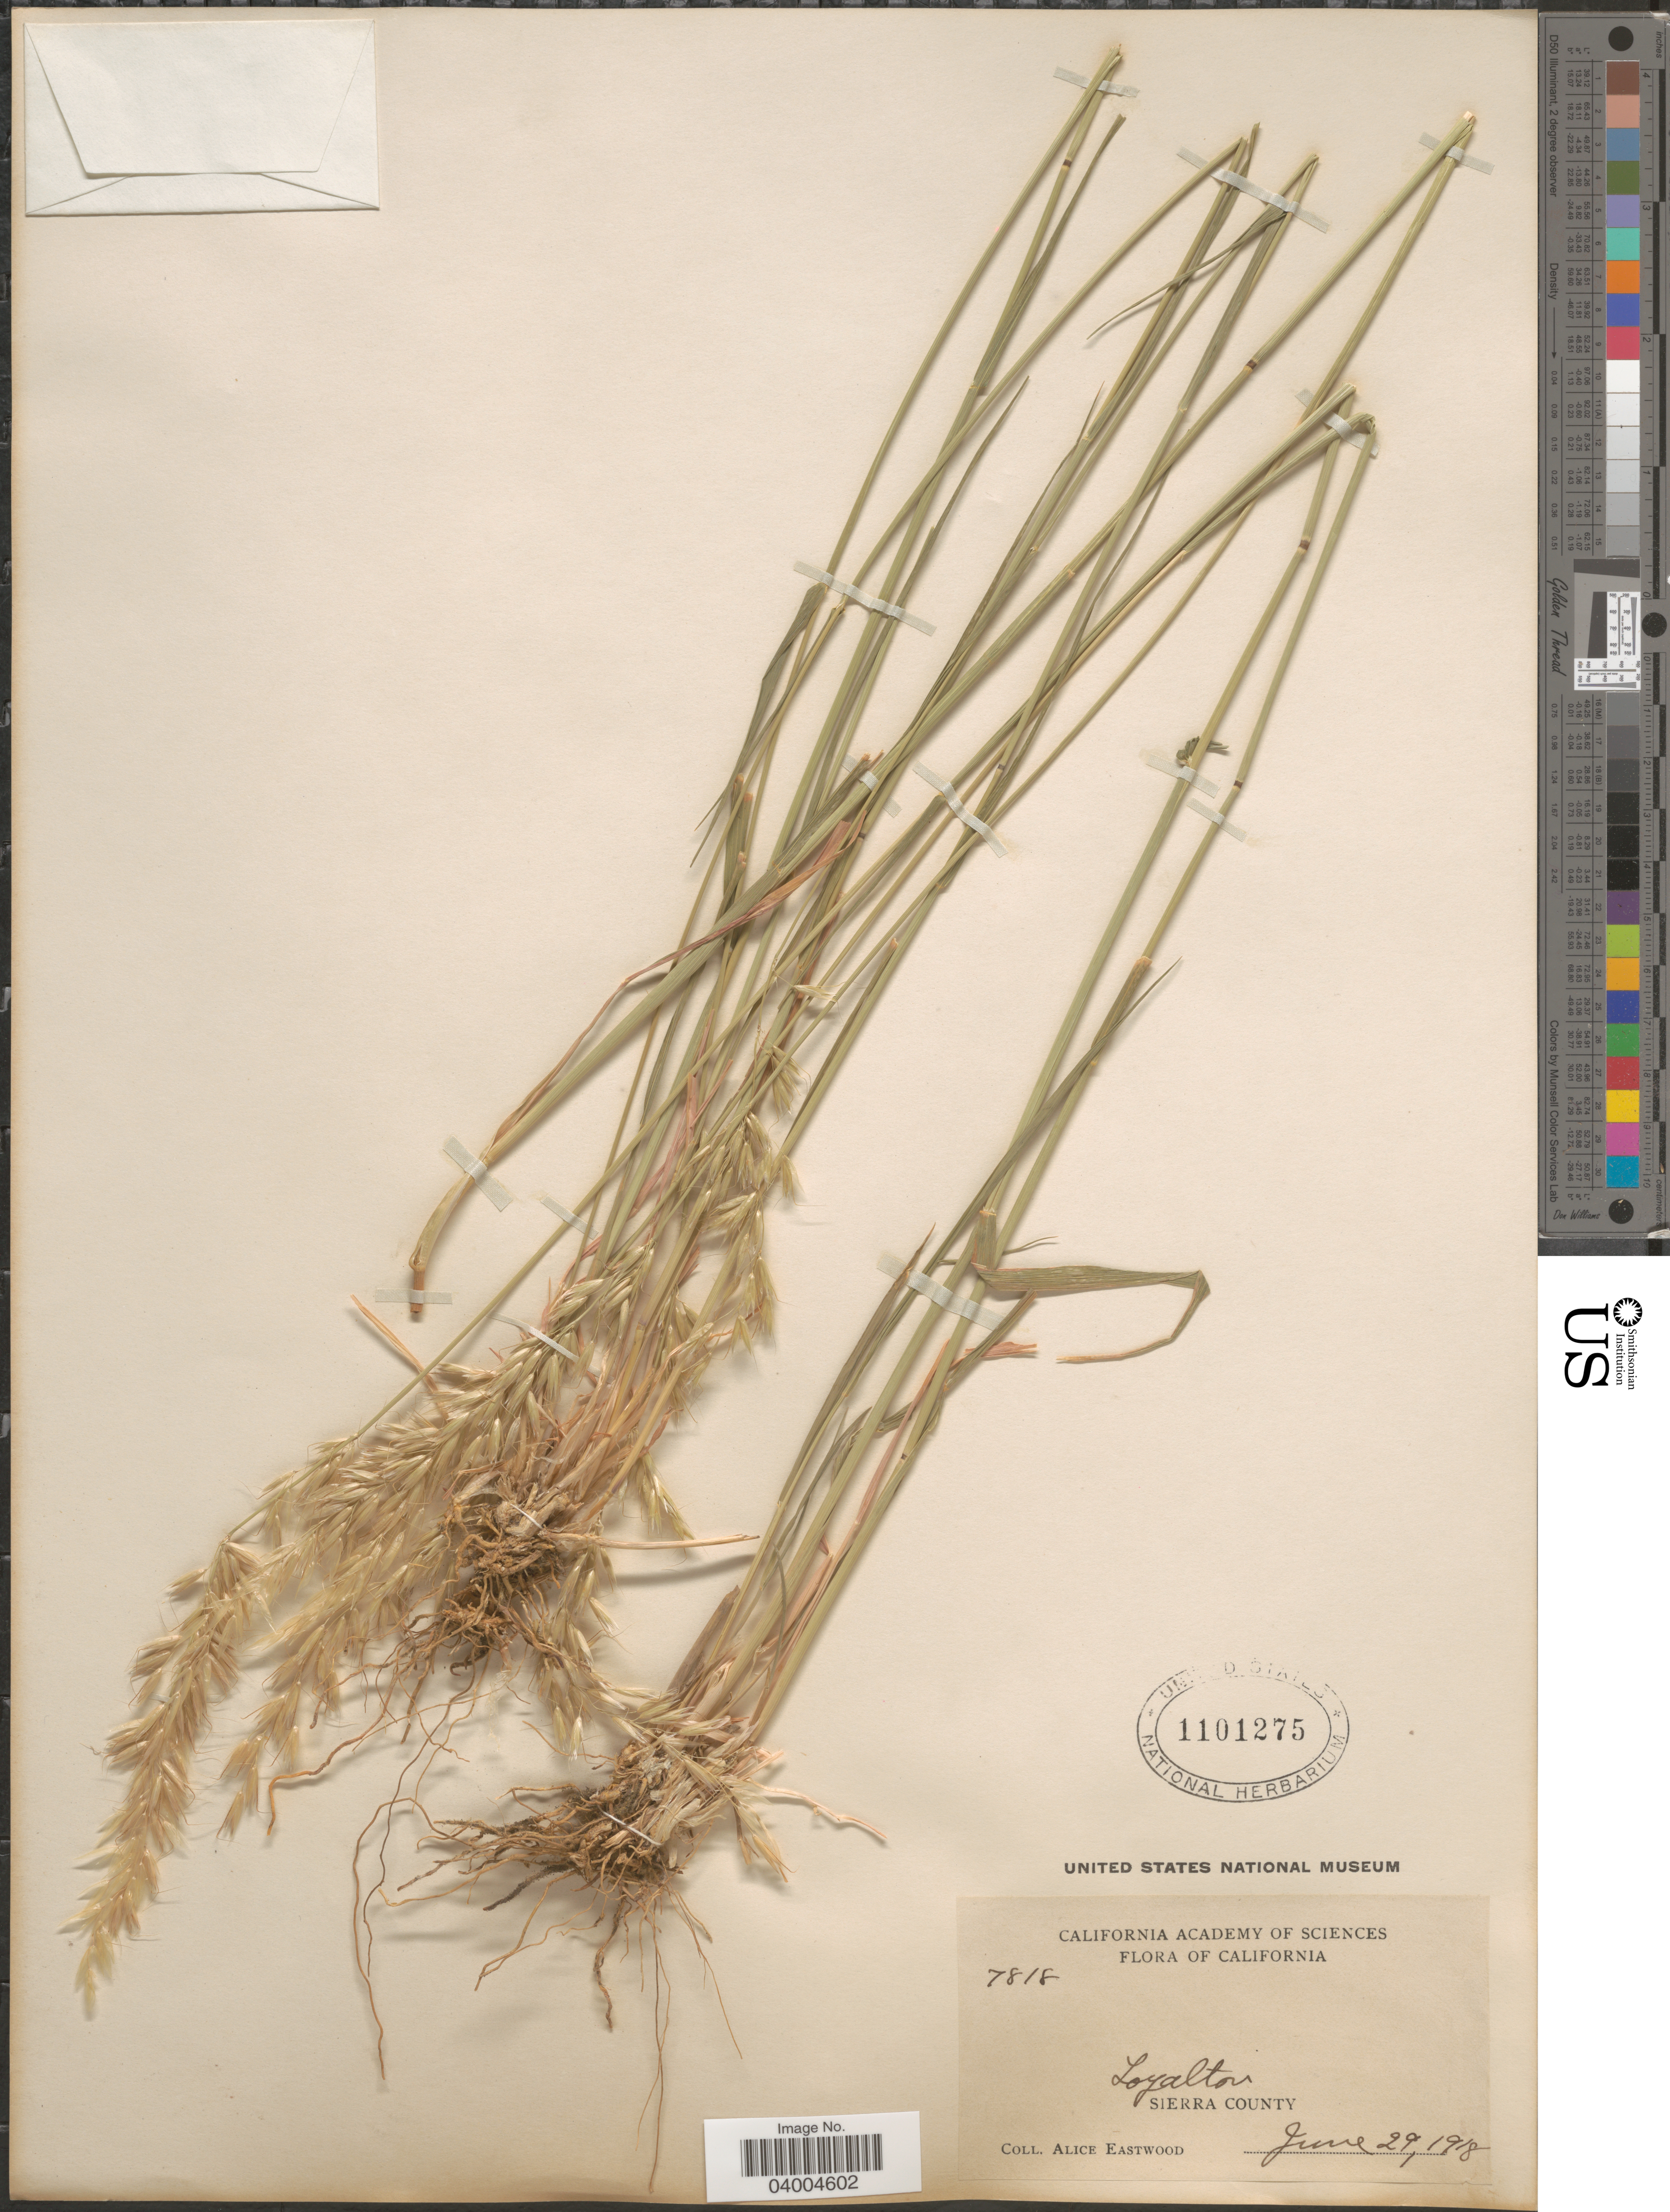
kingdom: Plantae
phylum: Tracheophyta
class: Liliopsida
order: Poales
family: Poaceae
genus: Arrhenatherum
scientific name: Arrhenatherum elatius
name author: (L.) J. Presl & C. Presl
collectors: A. Eastwood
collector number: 7818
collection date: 1918-06-29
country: United States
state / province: California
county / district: Sierra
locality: Loyalton. Sierra County.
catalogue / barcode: US 1101275